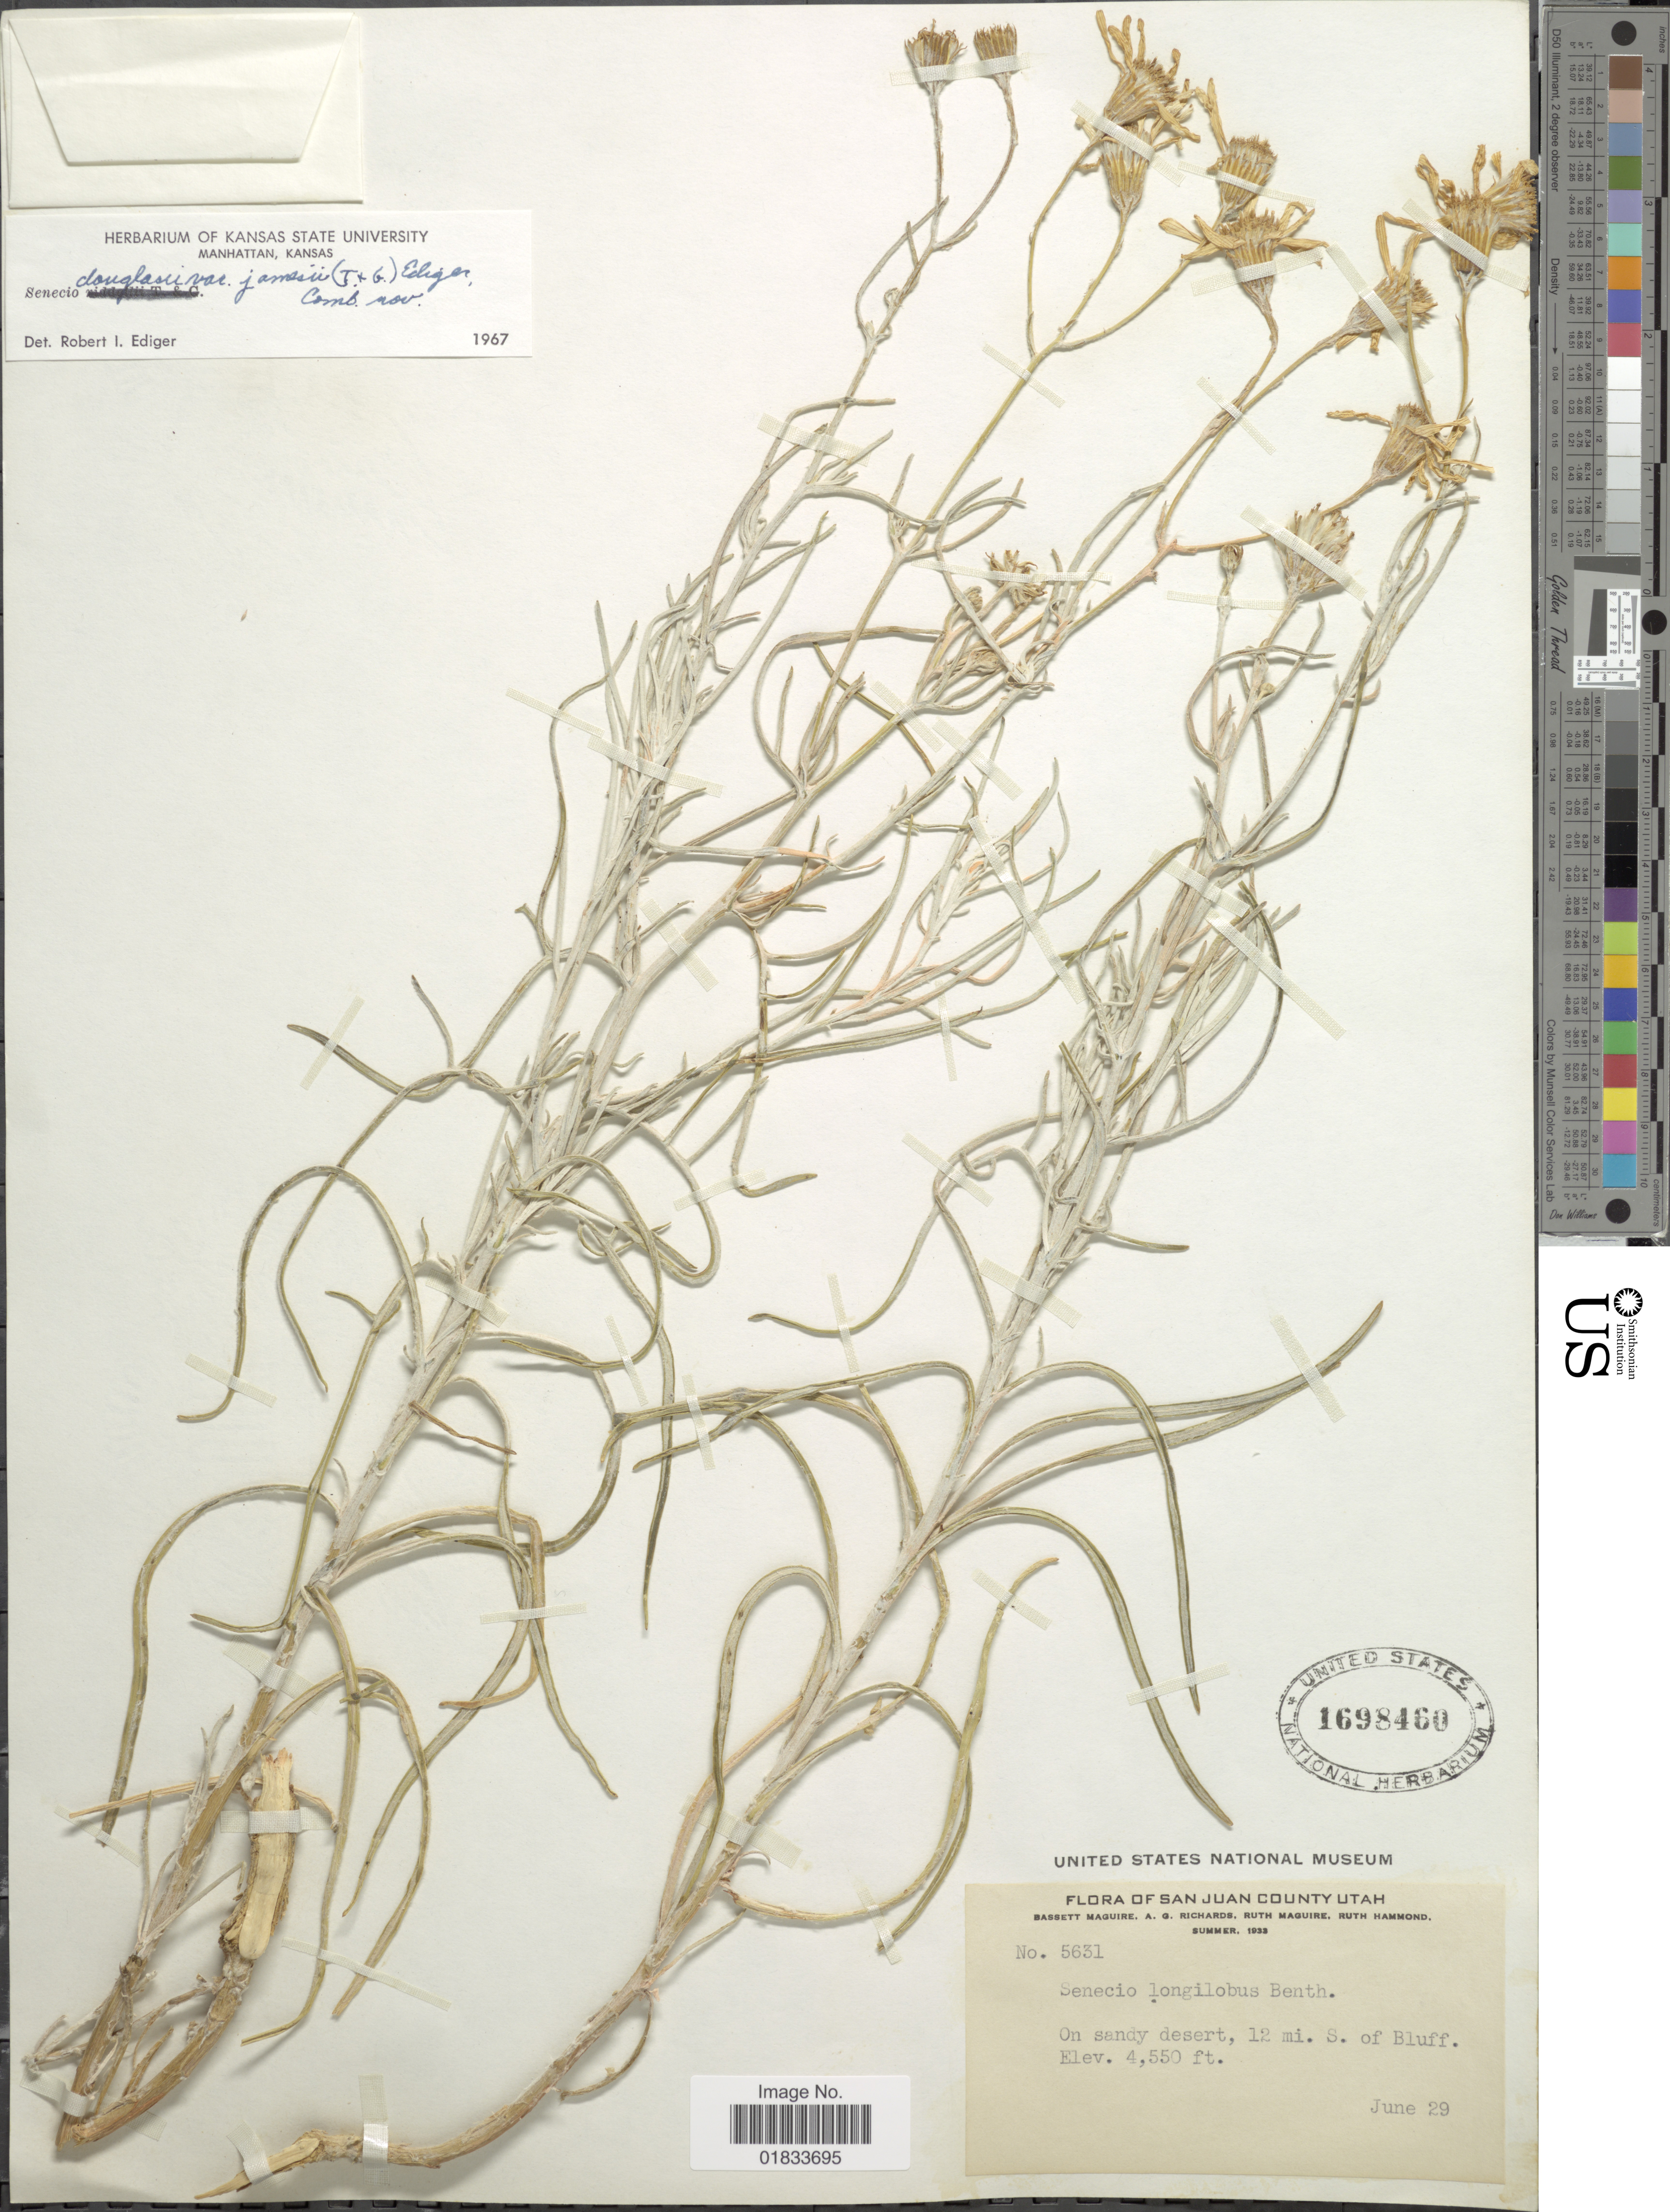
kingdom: Plantae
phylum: Tracheophyta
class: Magnoliopsida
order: Asterales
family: Asteraceae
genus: Senecio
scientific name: Senecio flaccidus var. flaccidus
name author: Less.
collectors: B. Maguire, A. Richards, R. R. Maguire & R. Hammond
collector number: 5631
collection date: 1933-06-29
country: United States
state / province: Utah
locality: San Juan County, 12 mi. S. of Bluff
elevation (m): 1387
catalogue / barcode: US 1698460